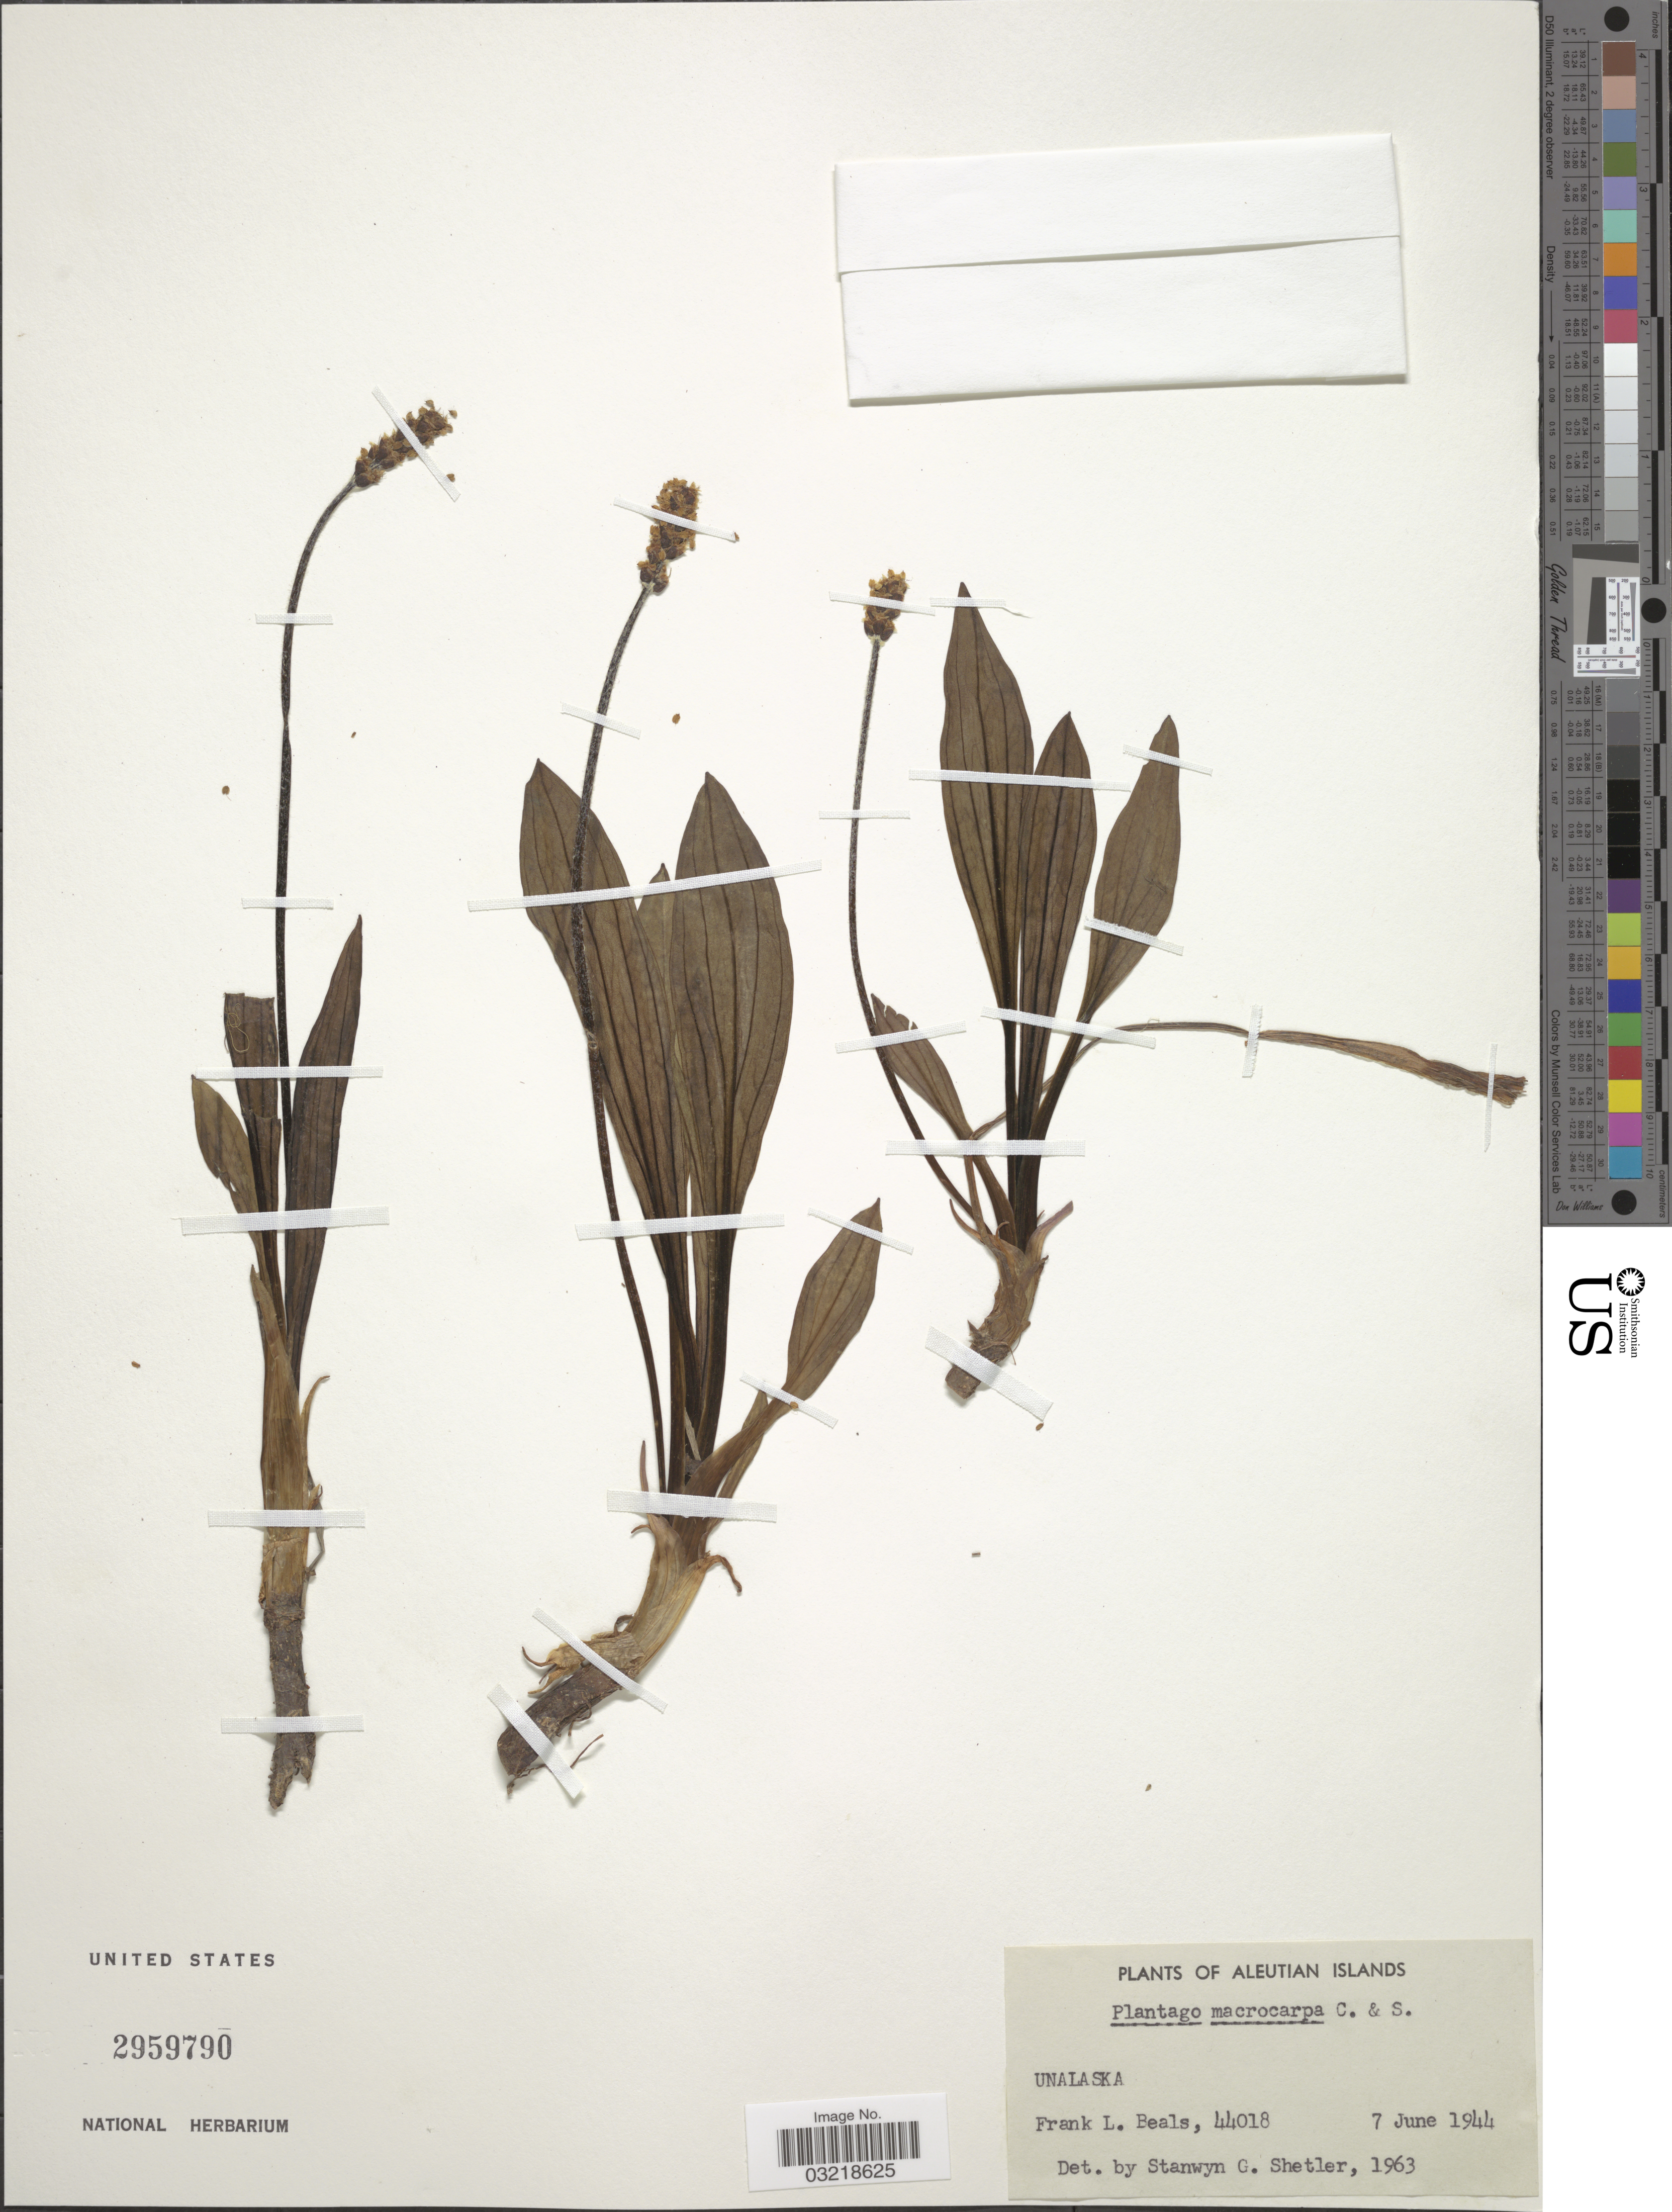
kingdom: Plantae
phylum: Tracheophyta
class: Magnoliopsida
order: Lamiales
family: Plantaginaceae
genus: Plantago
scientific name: Plantago macrocarpa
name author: Cham. & Schltdl.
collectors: F. Beals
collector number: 44018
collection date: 1944-06-07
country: United States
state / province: Alaska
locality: Aleutian Islands. Unalaska.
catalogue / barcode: US 2959790